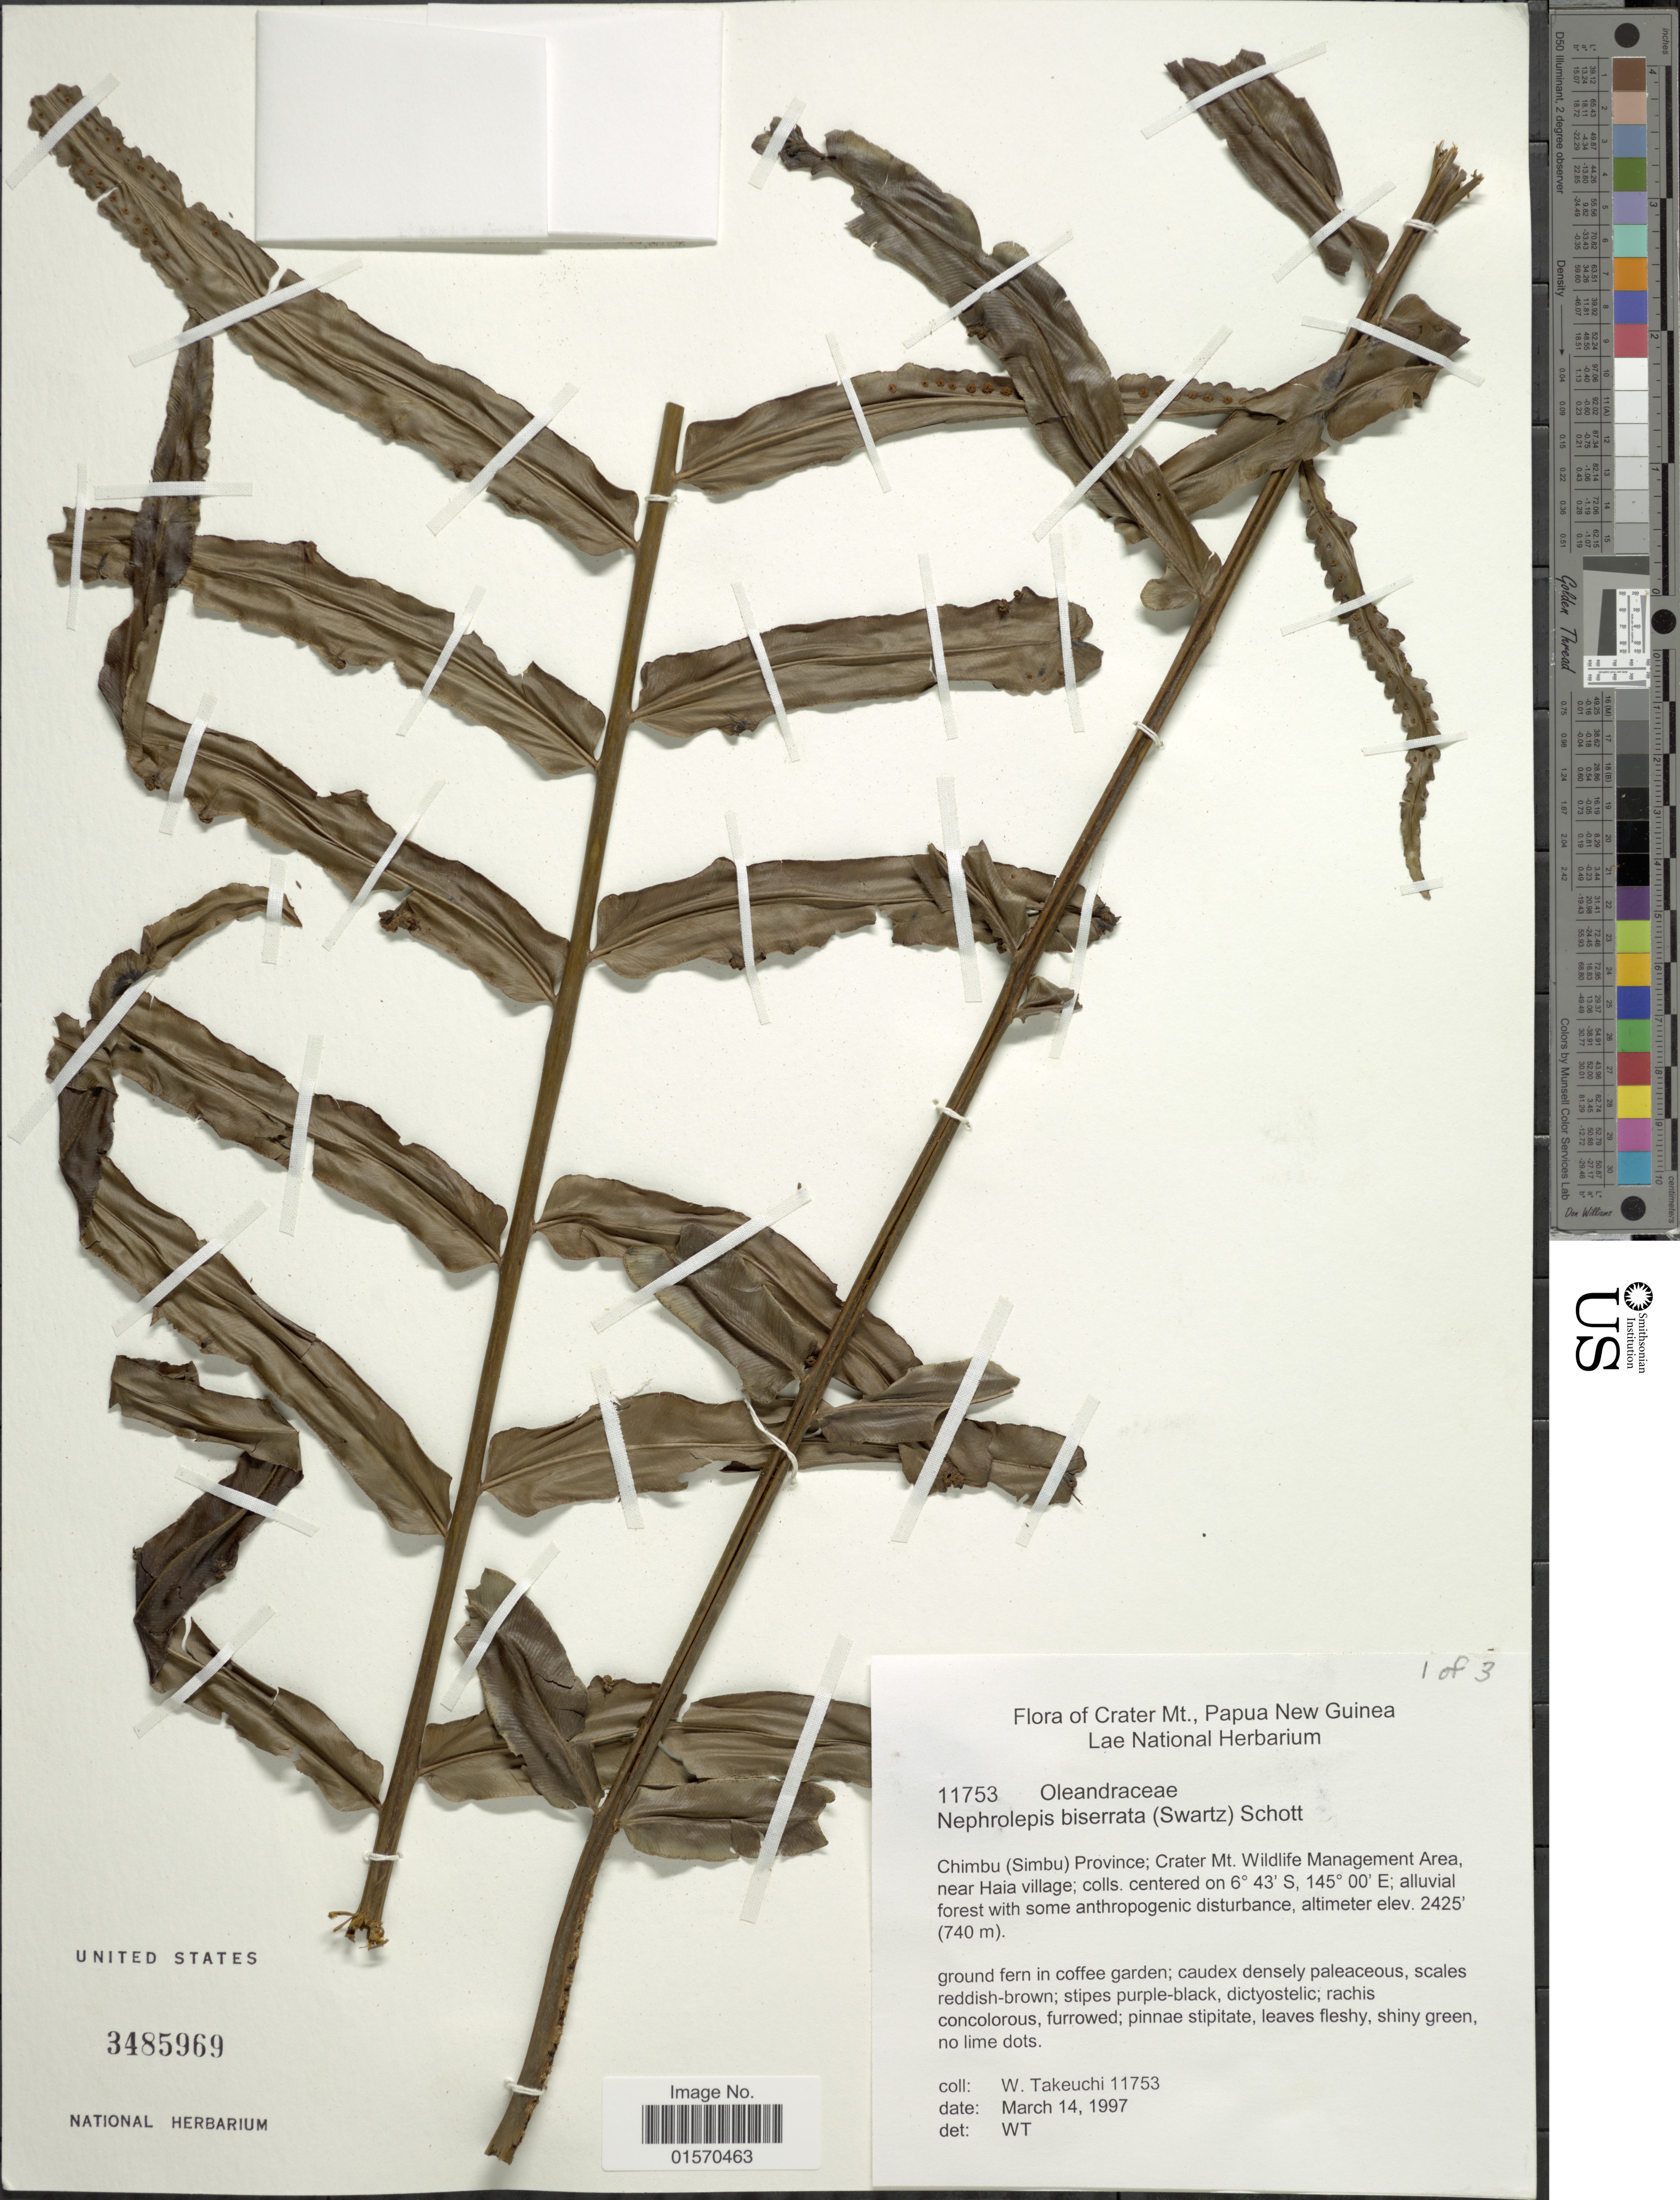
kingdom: Plantae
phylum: Tracheophyta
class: Polypodiopsida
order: Polypodiales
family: Nephrolepidaceae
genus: Nephrolepis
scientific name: Nephrolepis biserrata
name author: (Sw.) Schott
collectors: W. Takeuchi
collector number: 11753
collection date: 1997-03-14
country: Papua New Guinea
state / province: Chimbu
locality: Crater Mt. Chimbu (Simbu) Province; Crater Mt. Wildlife Management Area. near Haia village. alluvial forest with anthropogenic disturbance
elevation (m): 739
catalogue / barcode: US 3485969